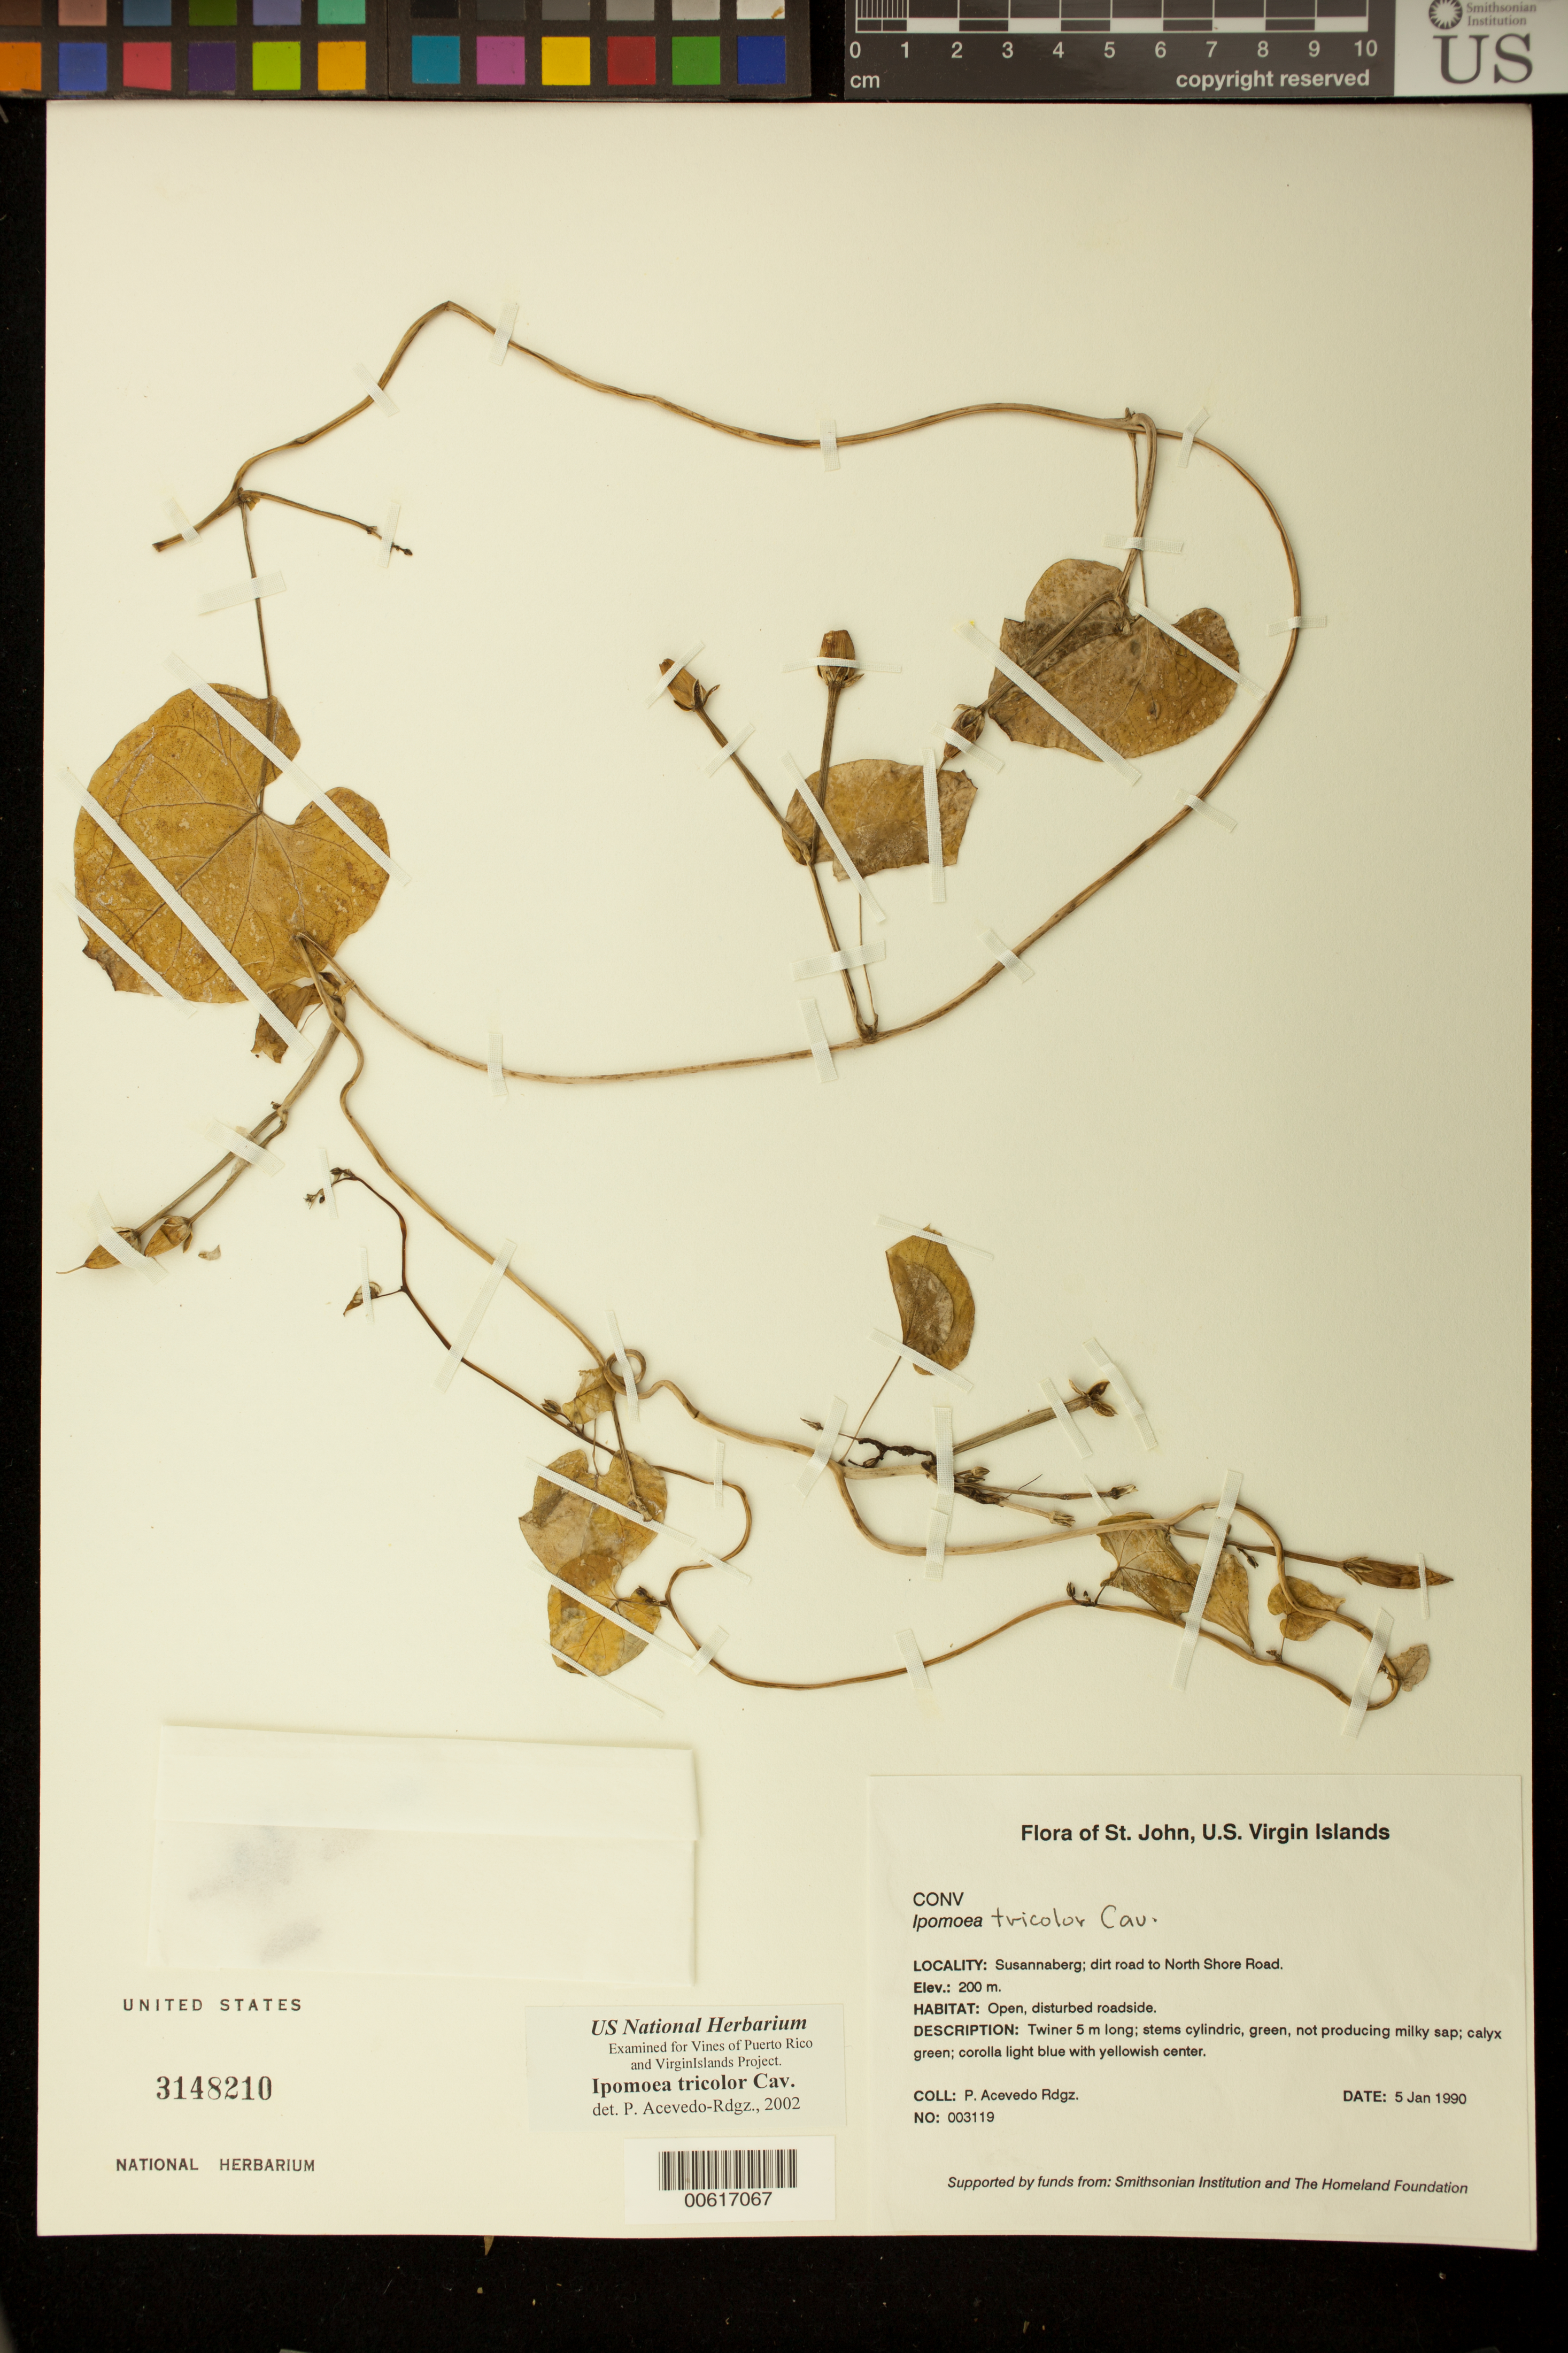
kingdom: Plantae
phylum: Tracheophyta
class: Magnoliopsida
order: Solanales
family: Convolvulaceae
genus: Ipomoea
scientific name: Ipomoea tricolor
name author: Cav.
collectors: P. Acevedo-Rodr.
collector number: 3119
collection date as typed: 05 Jan 1990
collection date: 1990-01-05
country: U.S. Virgin Islands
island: St. John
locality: Cruz Bay Quarter; Dirt road from Susannaberg to North Shore Road.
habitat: Open, disturbed roadside.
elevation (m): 200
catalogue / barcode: US 3148210